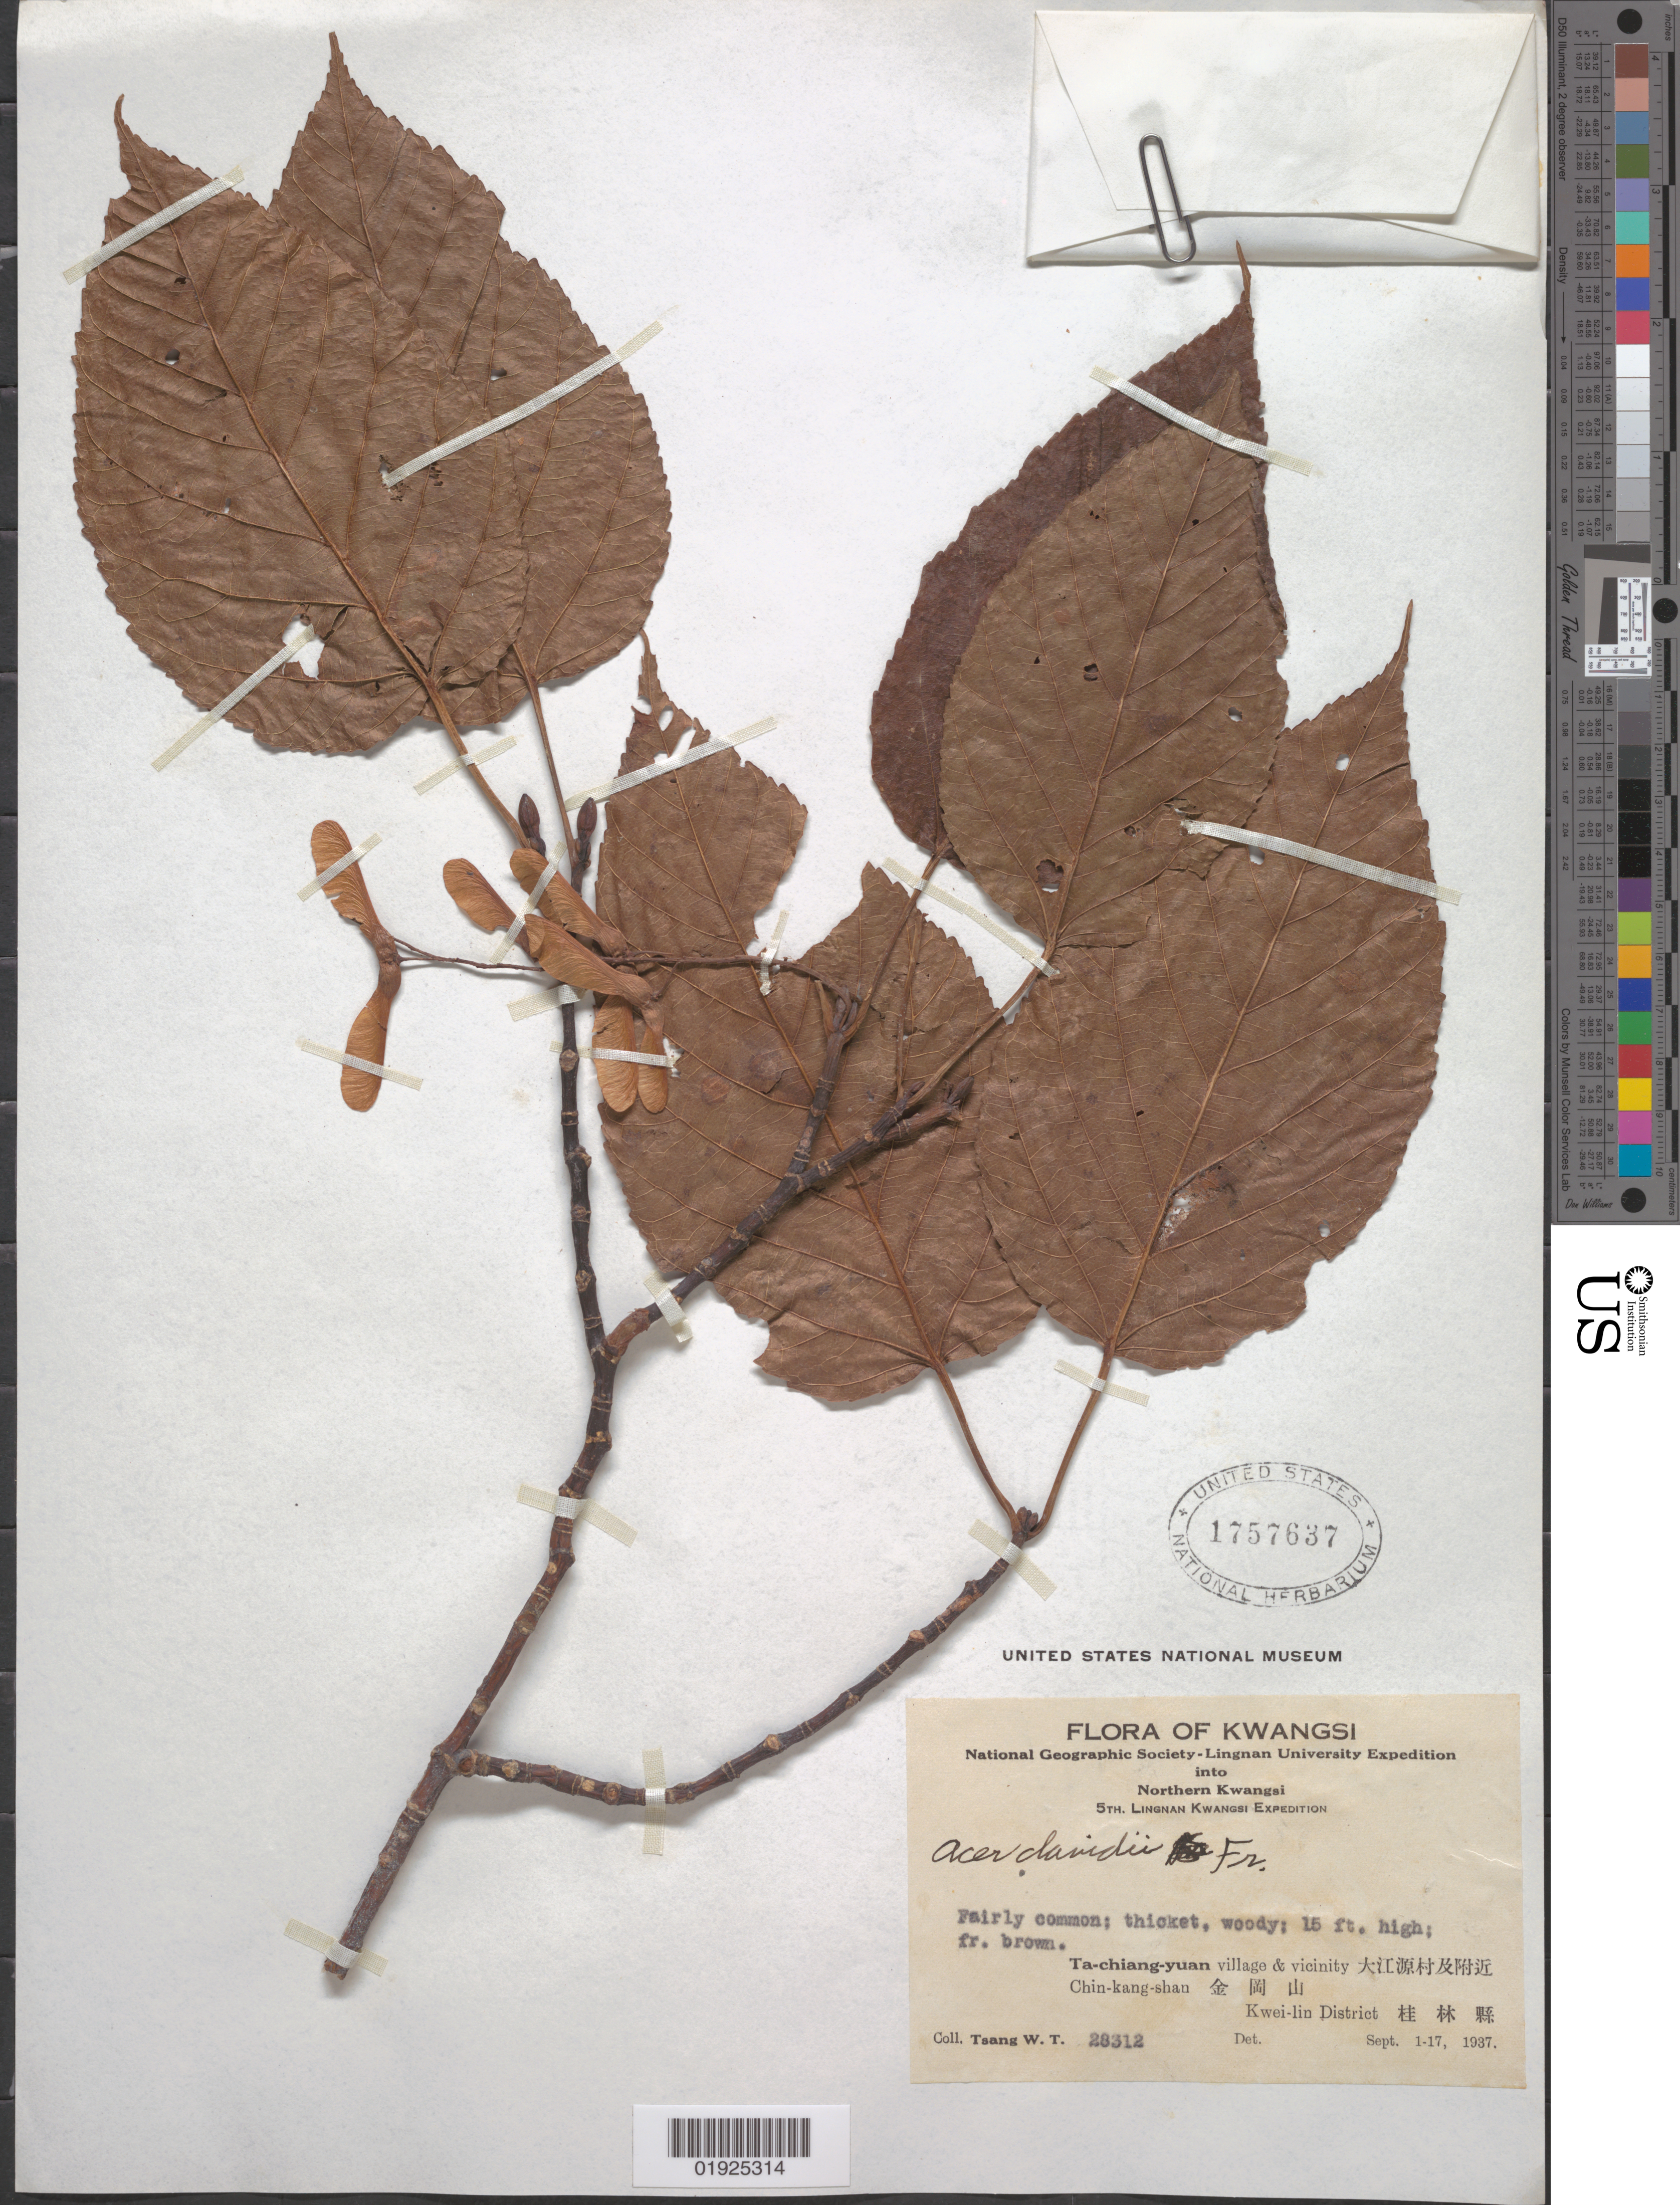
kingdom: Plantae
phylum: Tracheophyta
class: Magnoliopsida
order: Sapindales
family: Sapindaceae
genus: Acer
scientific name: Acer sikkimense subsp. davidii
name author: (Franch.) Wesm.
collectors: W. T. Tsang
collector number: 28312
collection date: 1937-09-01/1937-09-17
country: China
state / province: Guangxi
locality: Northern Kwangsi [Guangxi]. Kwei-lin District.Ta-chiang-yuan village and vicinity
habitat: Fairly common; thicket, woody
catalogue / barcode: US 1757637